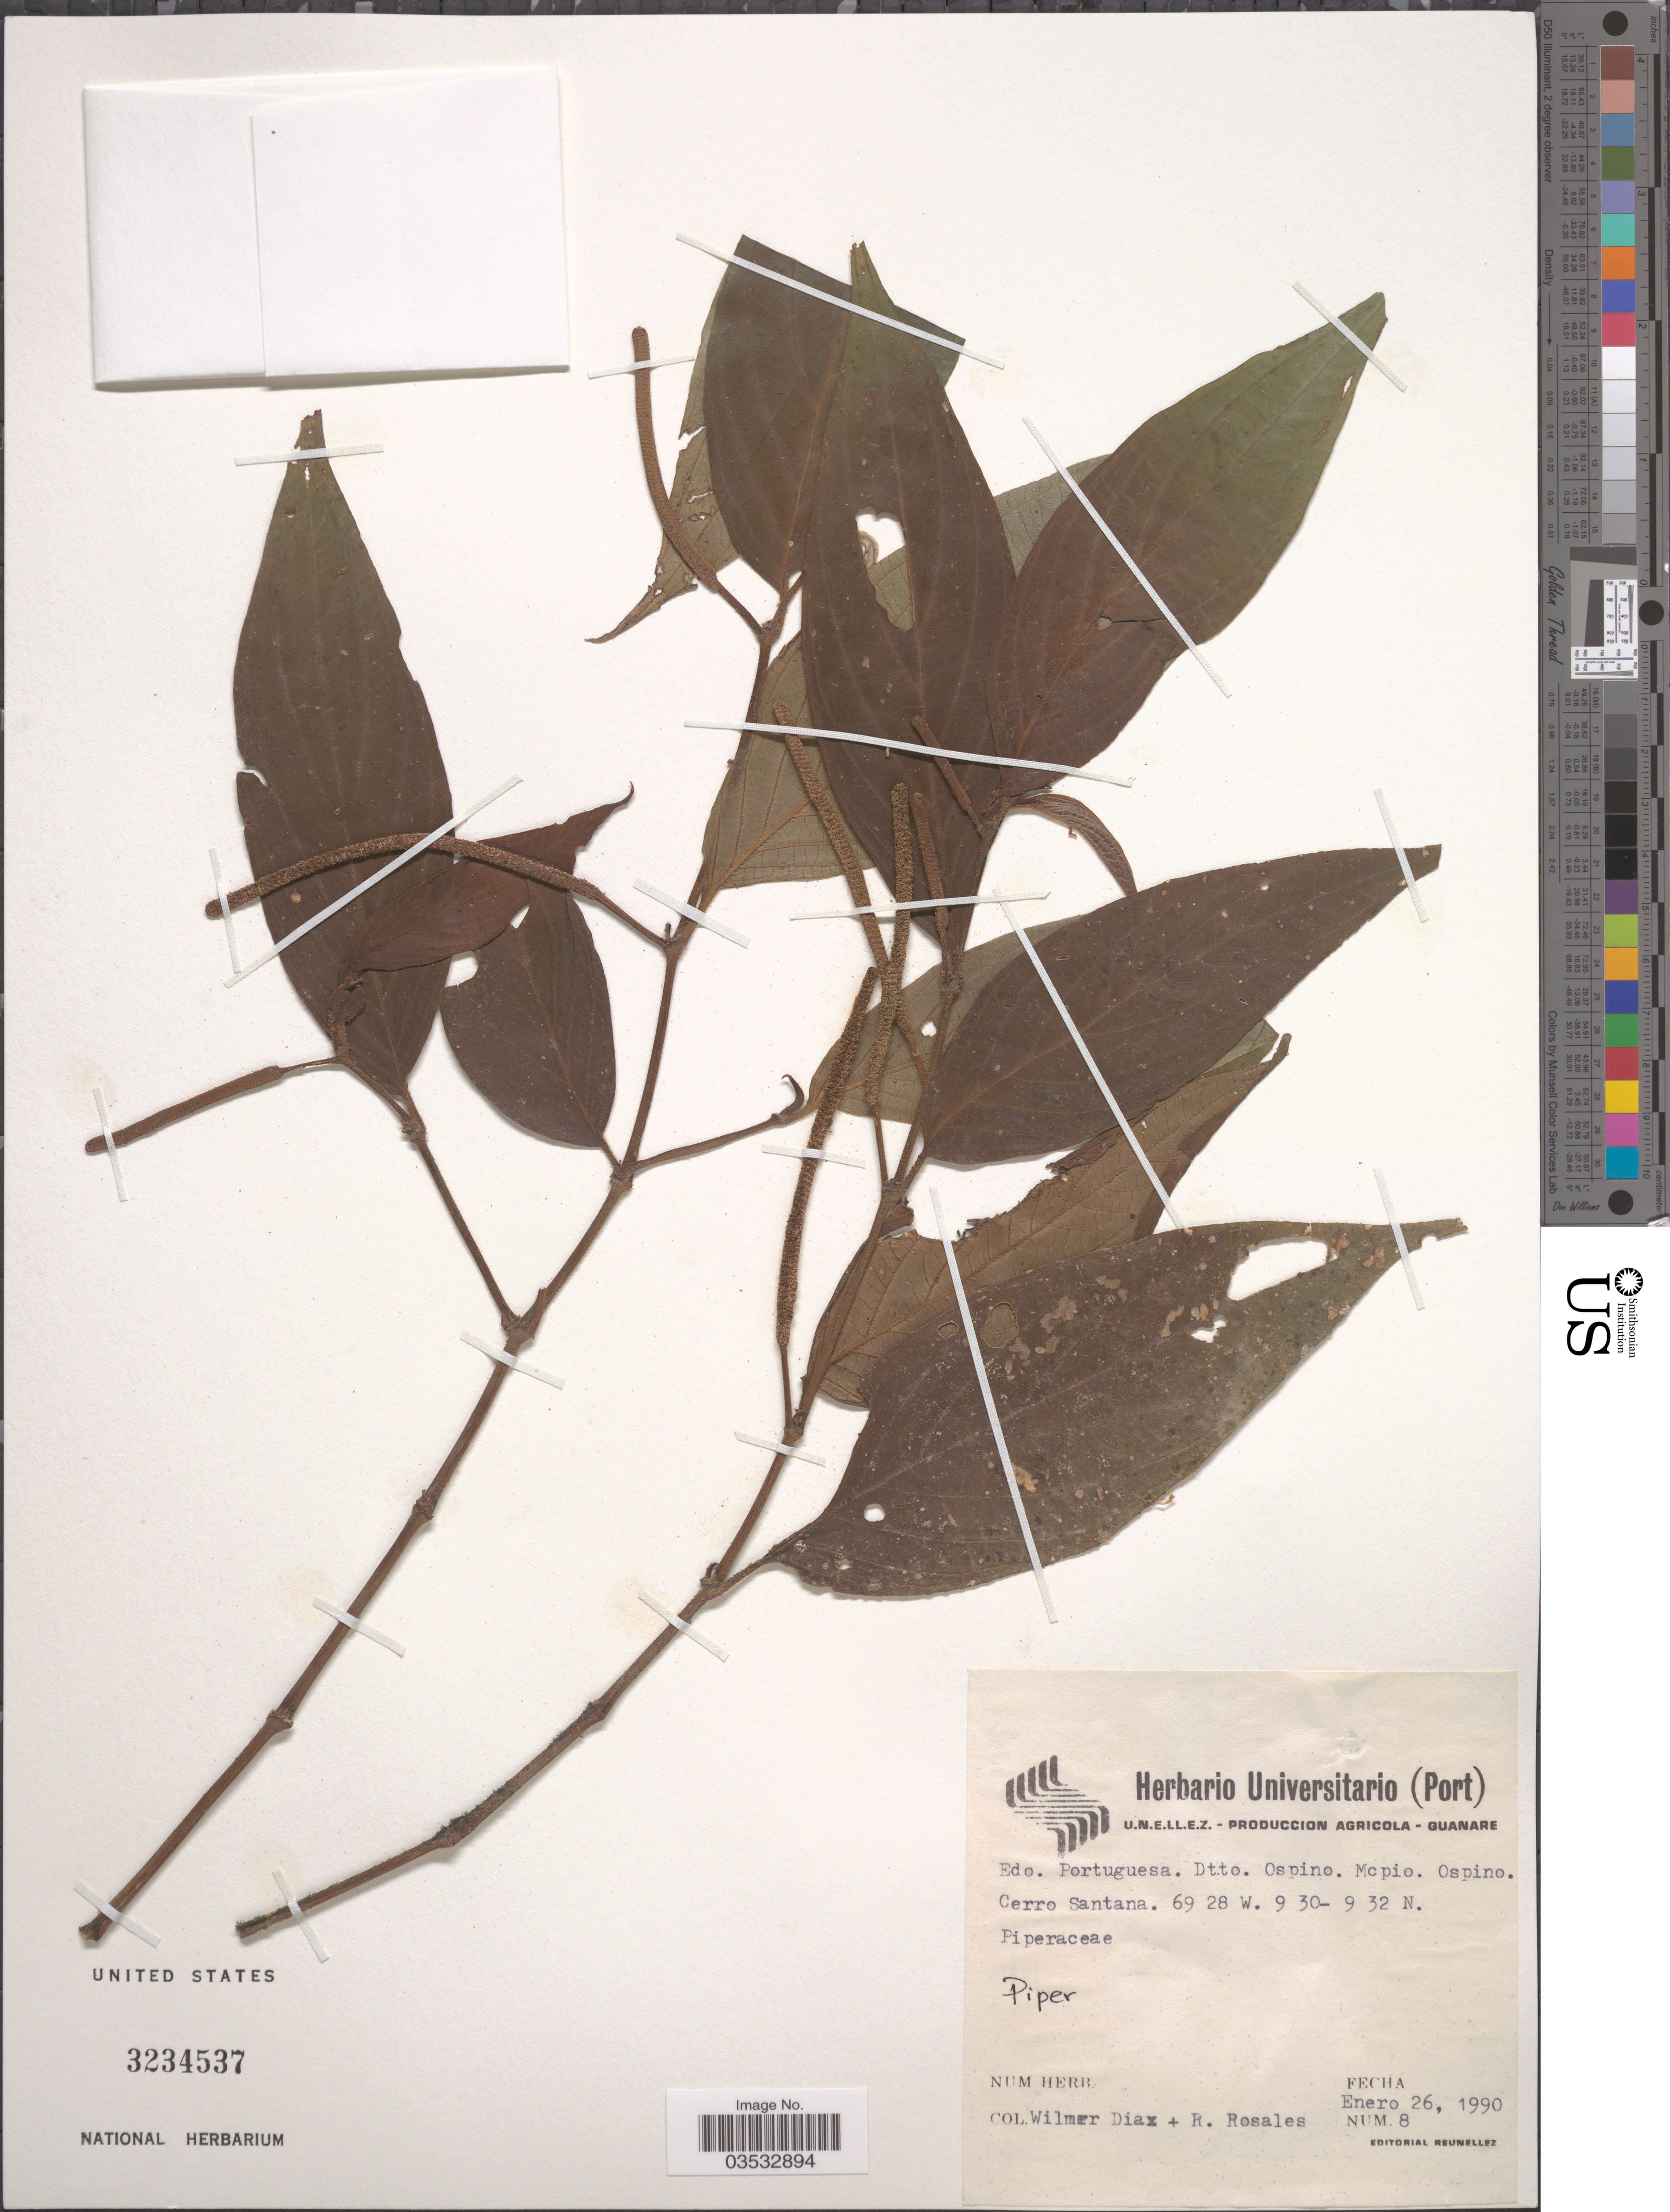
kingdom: Plantae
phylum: Tracheophyta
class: Magnoliopsida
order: Piperales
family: Piperaceae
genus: Piper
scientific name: Piper sp.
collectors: W. Díaz P. & R. Rosales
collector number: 8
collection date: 1990-01-26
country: Venezuela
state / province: Portuguesa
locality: Dtto. Ospino. Mcpio. Ospino. Cerro Santana.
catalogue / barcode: US 3234537